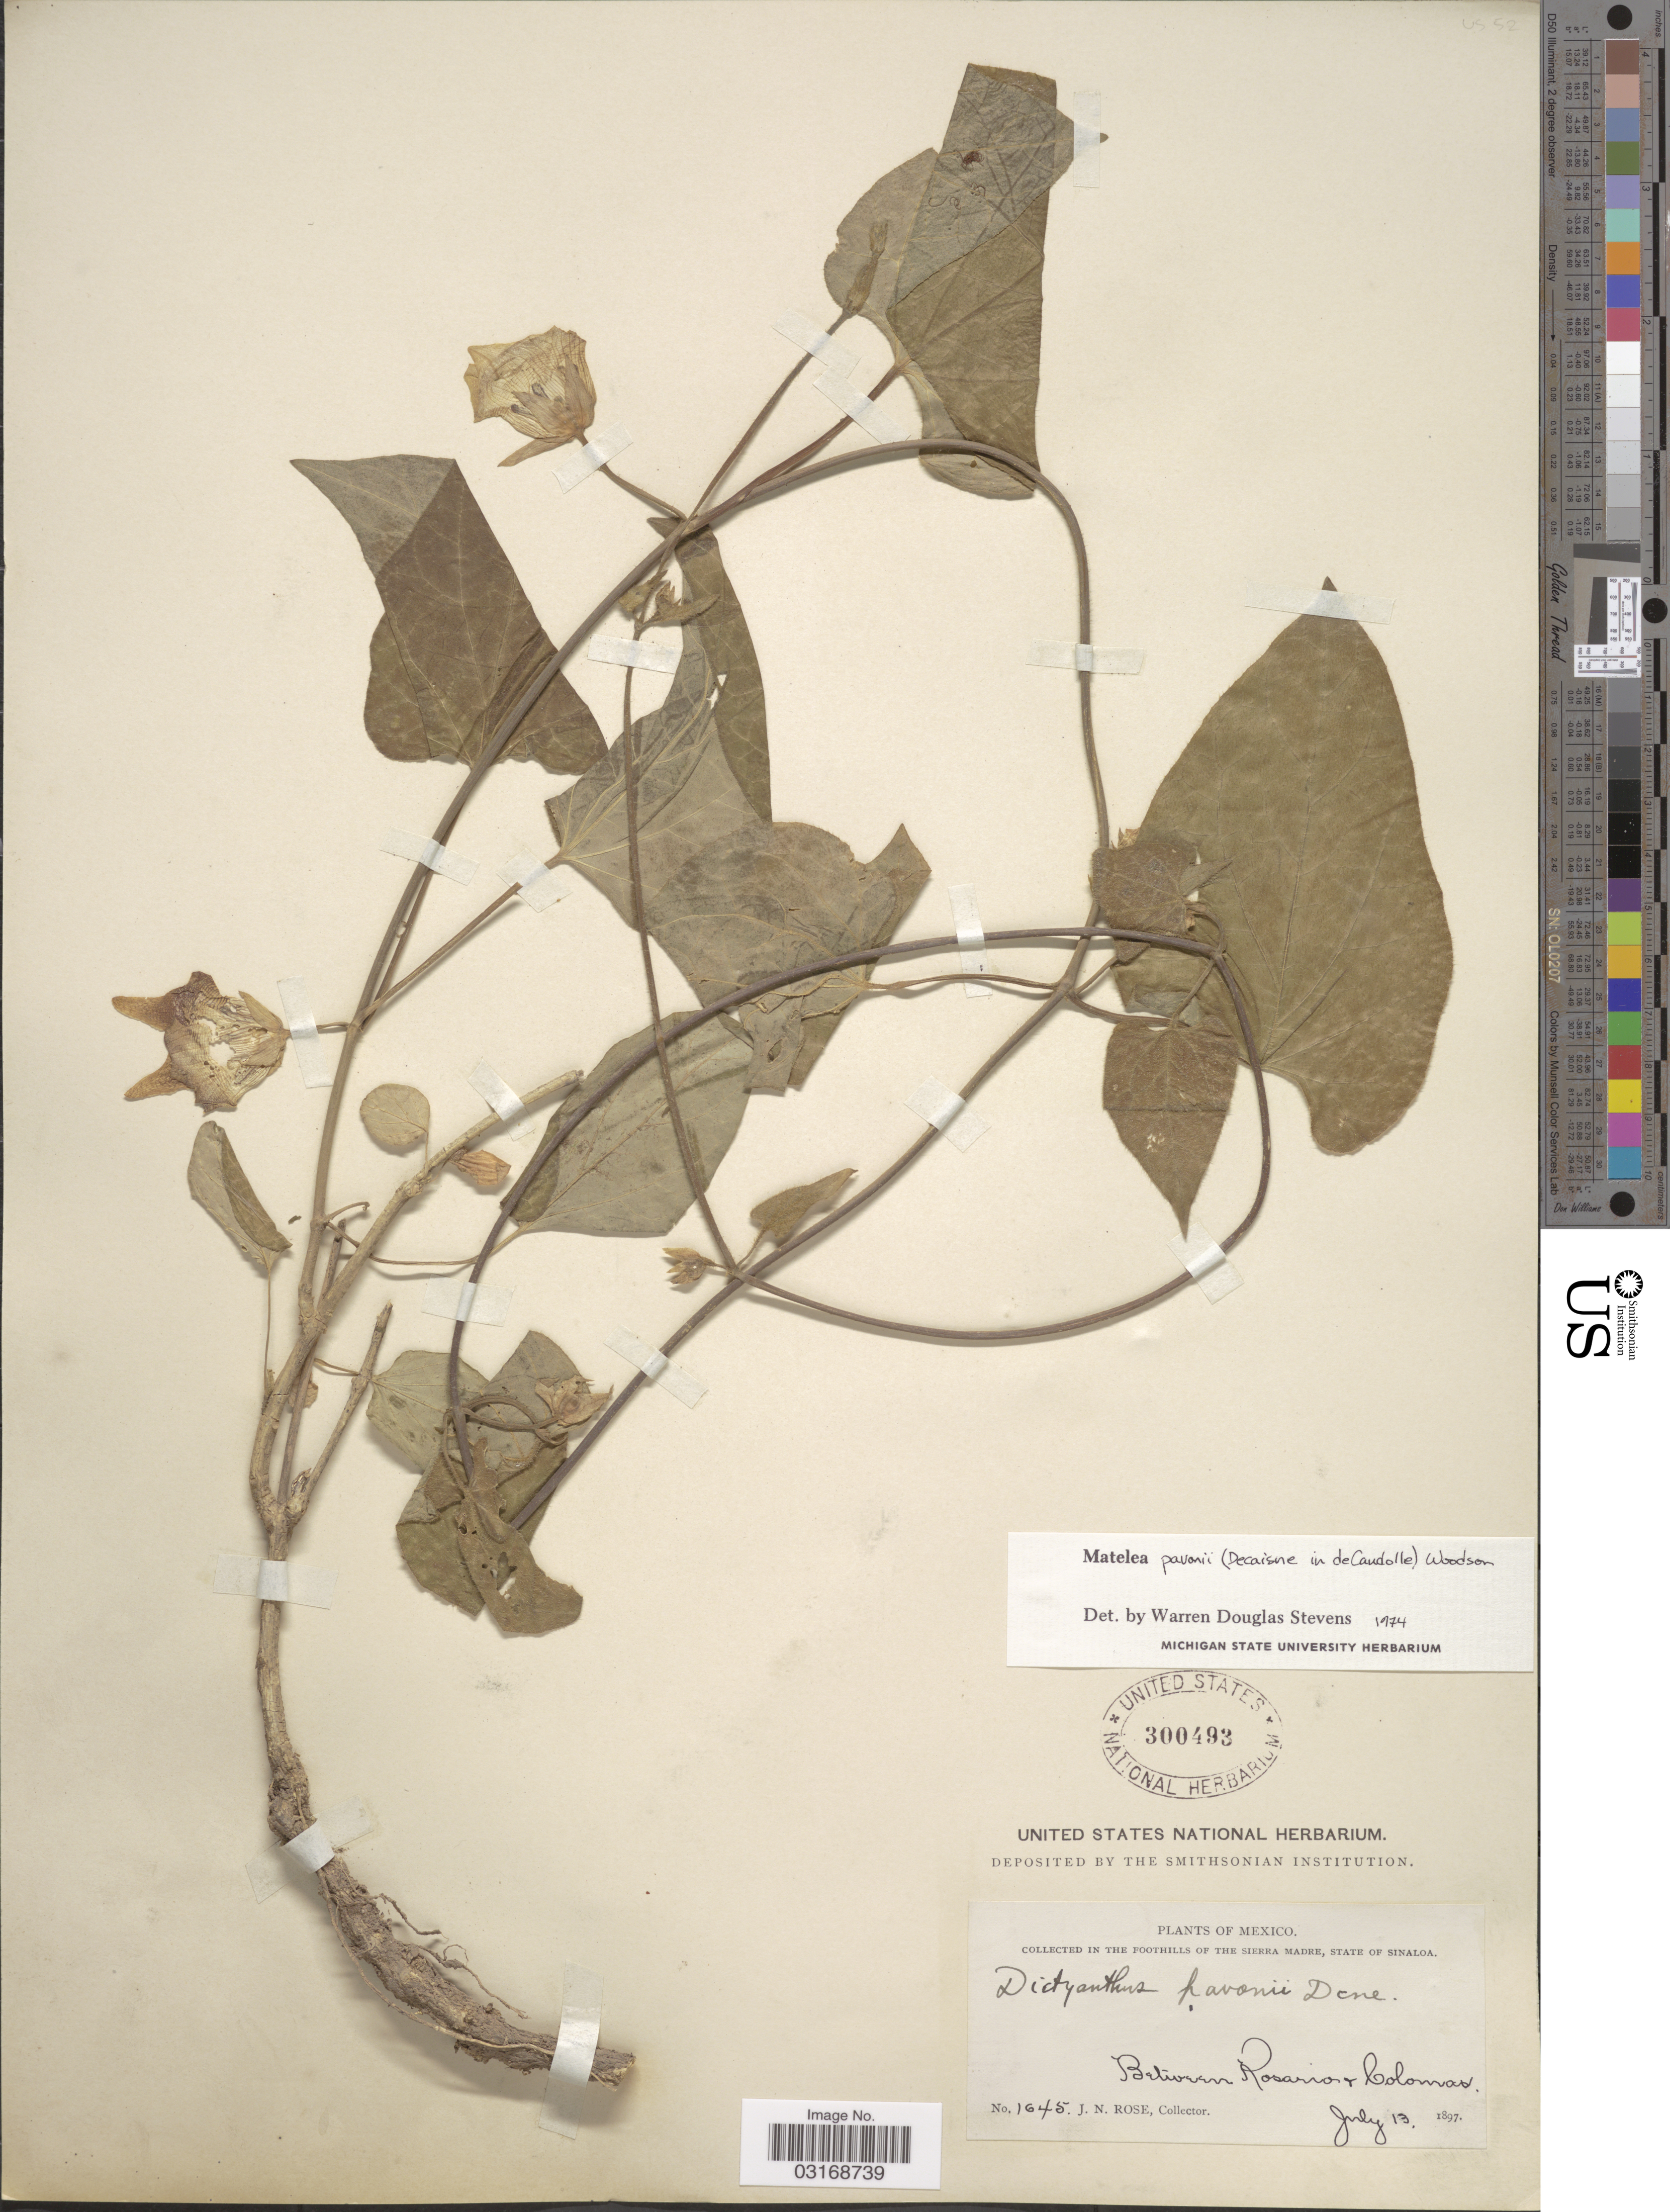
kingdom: Plantae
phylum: Tracheophyta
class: Magnoliopsida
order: Gentianales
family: Apocynaceae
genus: Matelea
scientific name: Matelea pavonii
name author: (Decne.) Woodson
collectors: J. N. Rose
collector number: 1645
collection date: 1897-07-13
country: Mexico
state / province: Sinaloa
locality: In the Foothills of the Sierra Madre, State of Sinaloa. Between Rosario & Colomas.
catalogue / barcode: US 300493